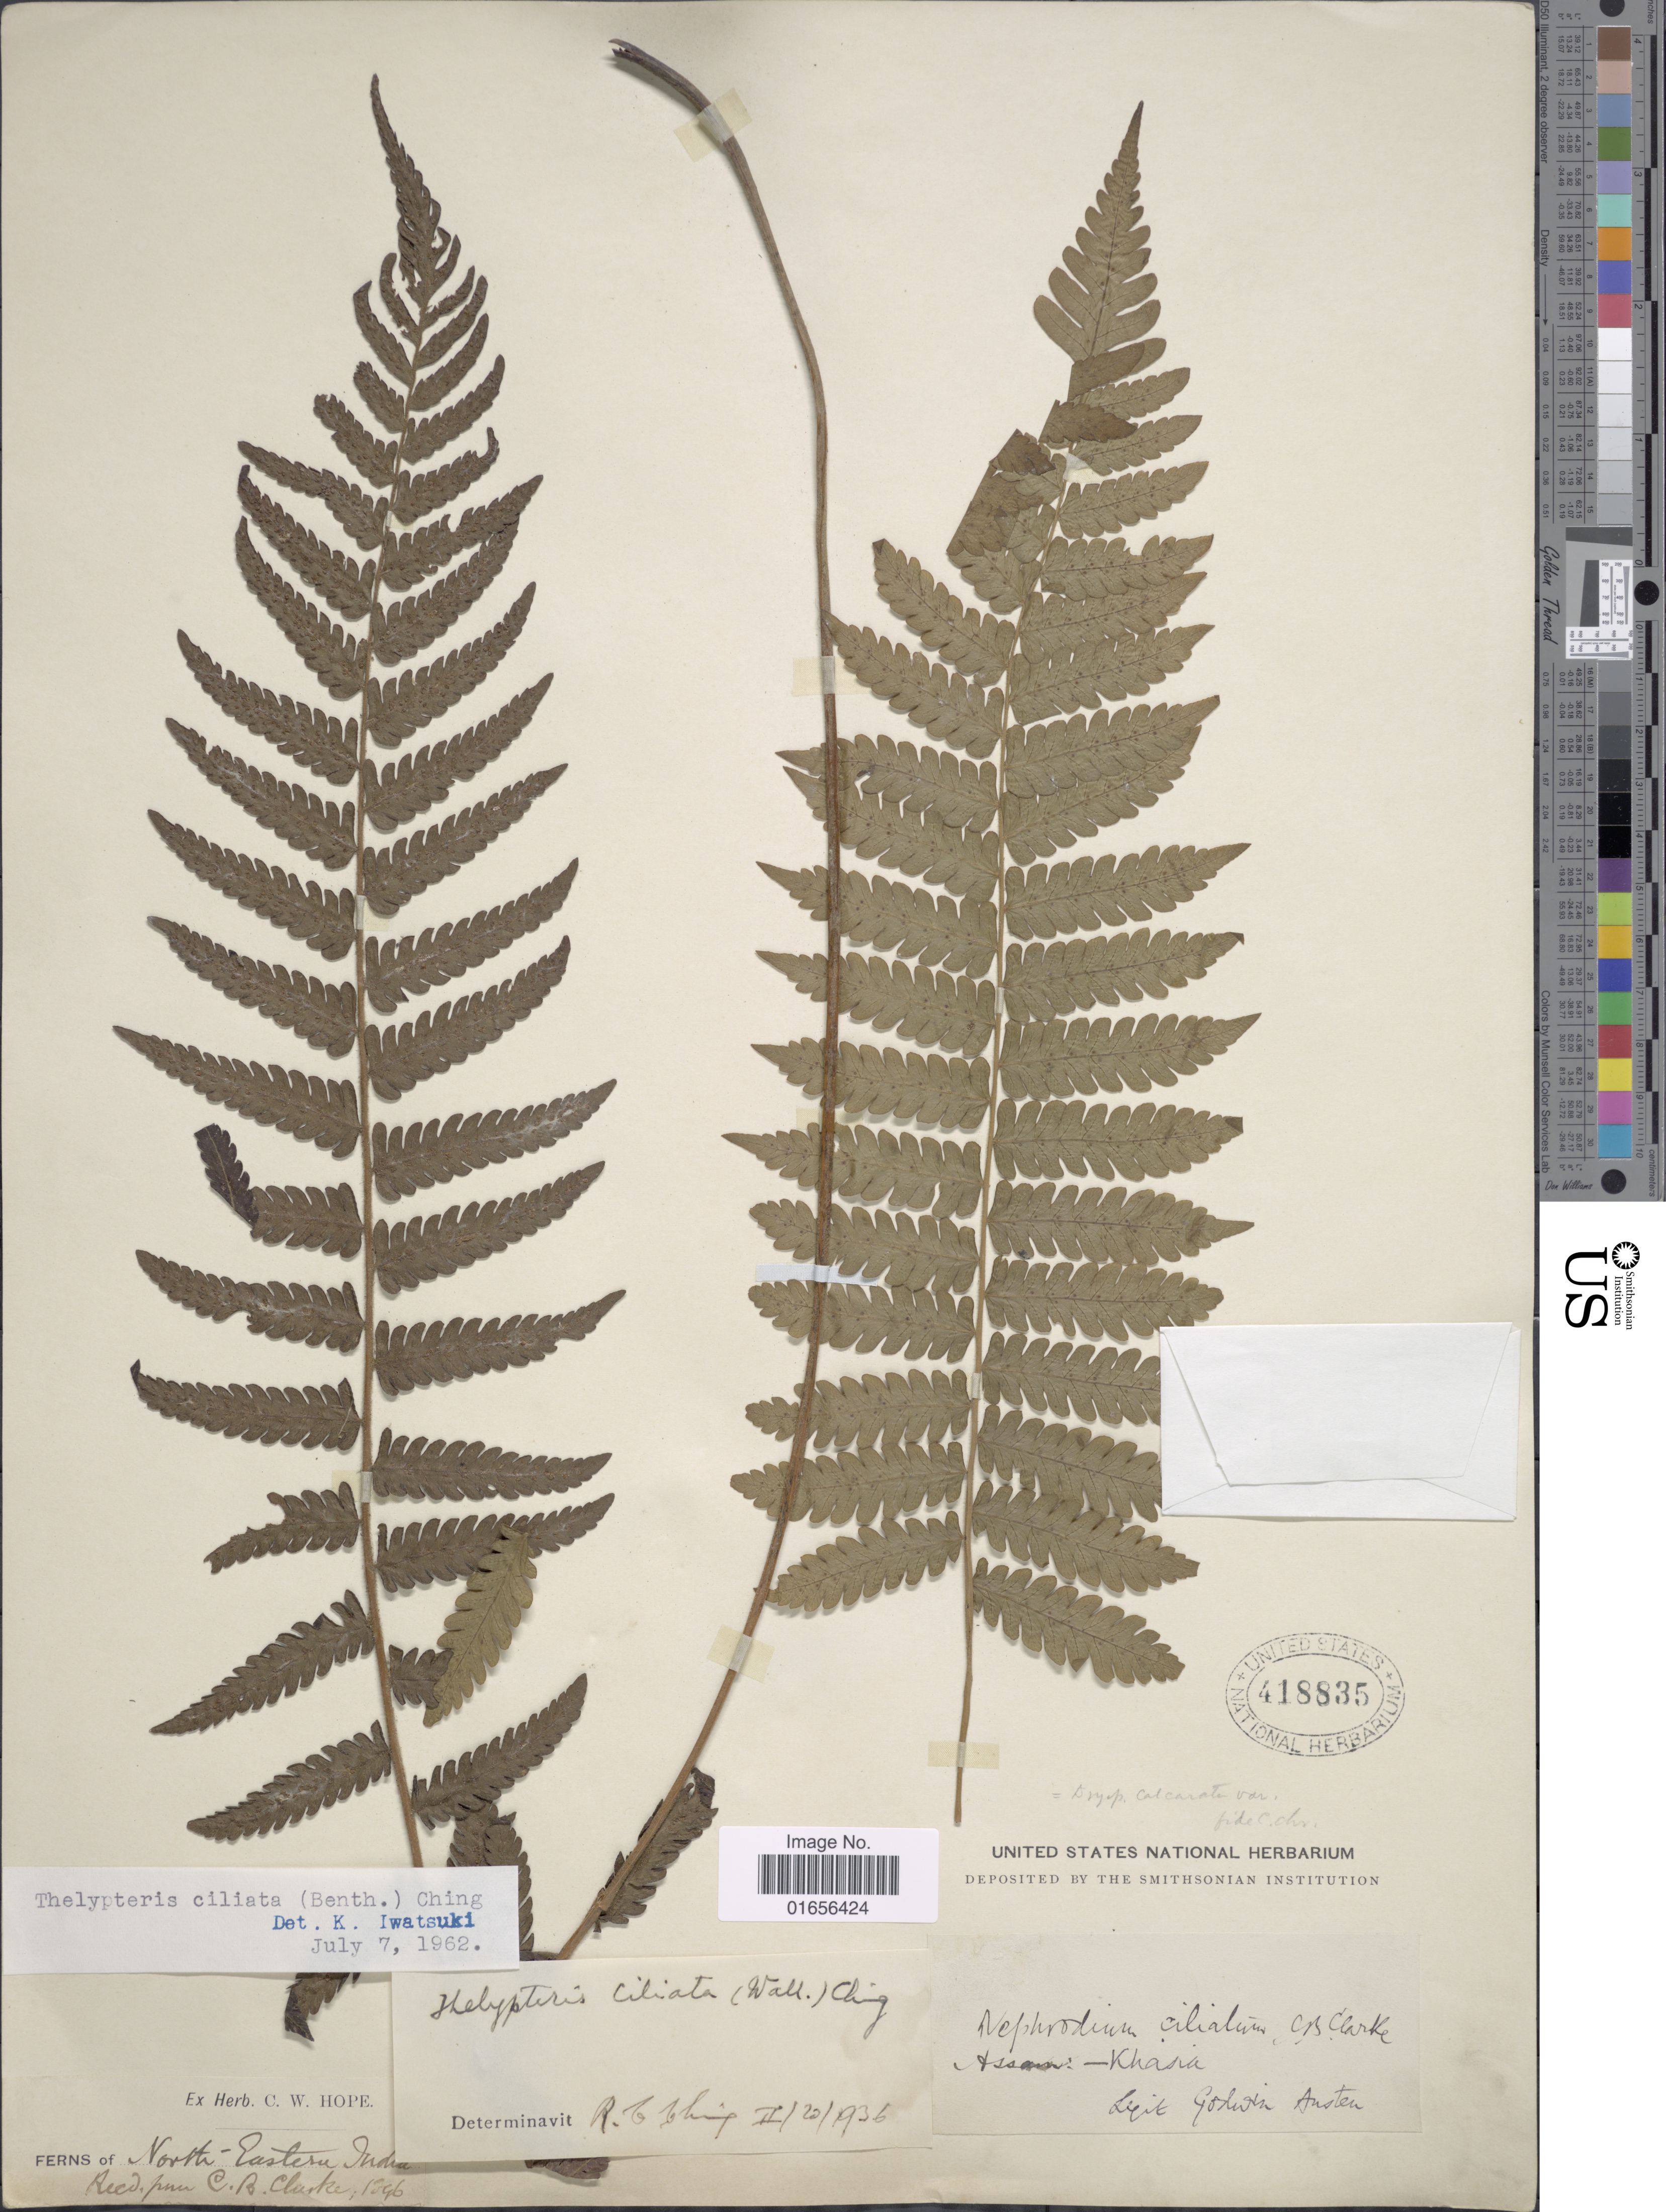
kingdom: Plantae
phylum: Tracheophyta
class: Polypodiopsida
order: Polypodiales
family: Thelypteridaceae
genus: Trigonospora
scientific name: Trigonospora ciliata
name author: (Benth.) Holttum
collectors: G. Austen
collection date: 1896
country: India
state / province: Assam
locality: Assam, Khasia, North-Eastern India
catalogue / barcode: US 418835